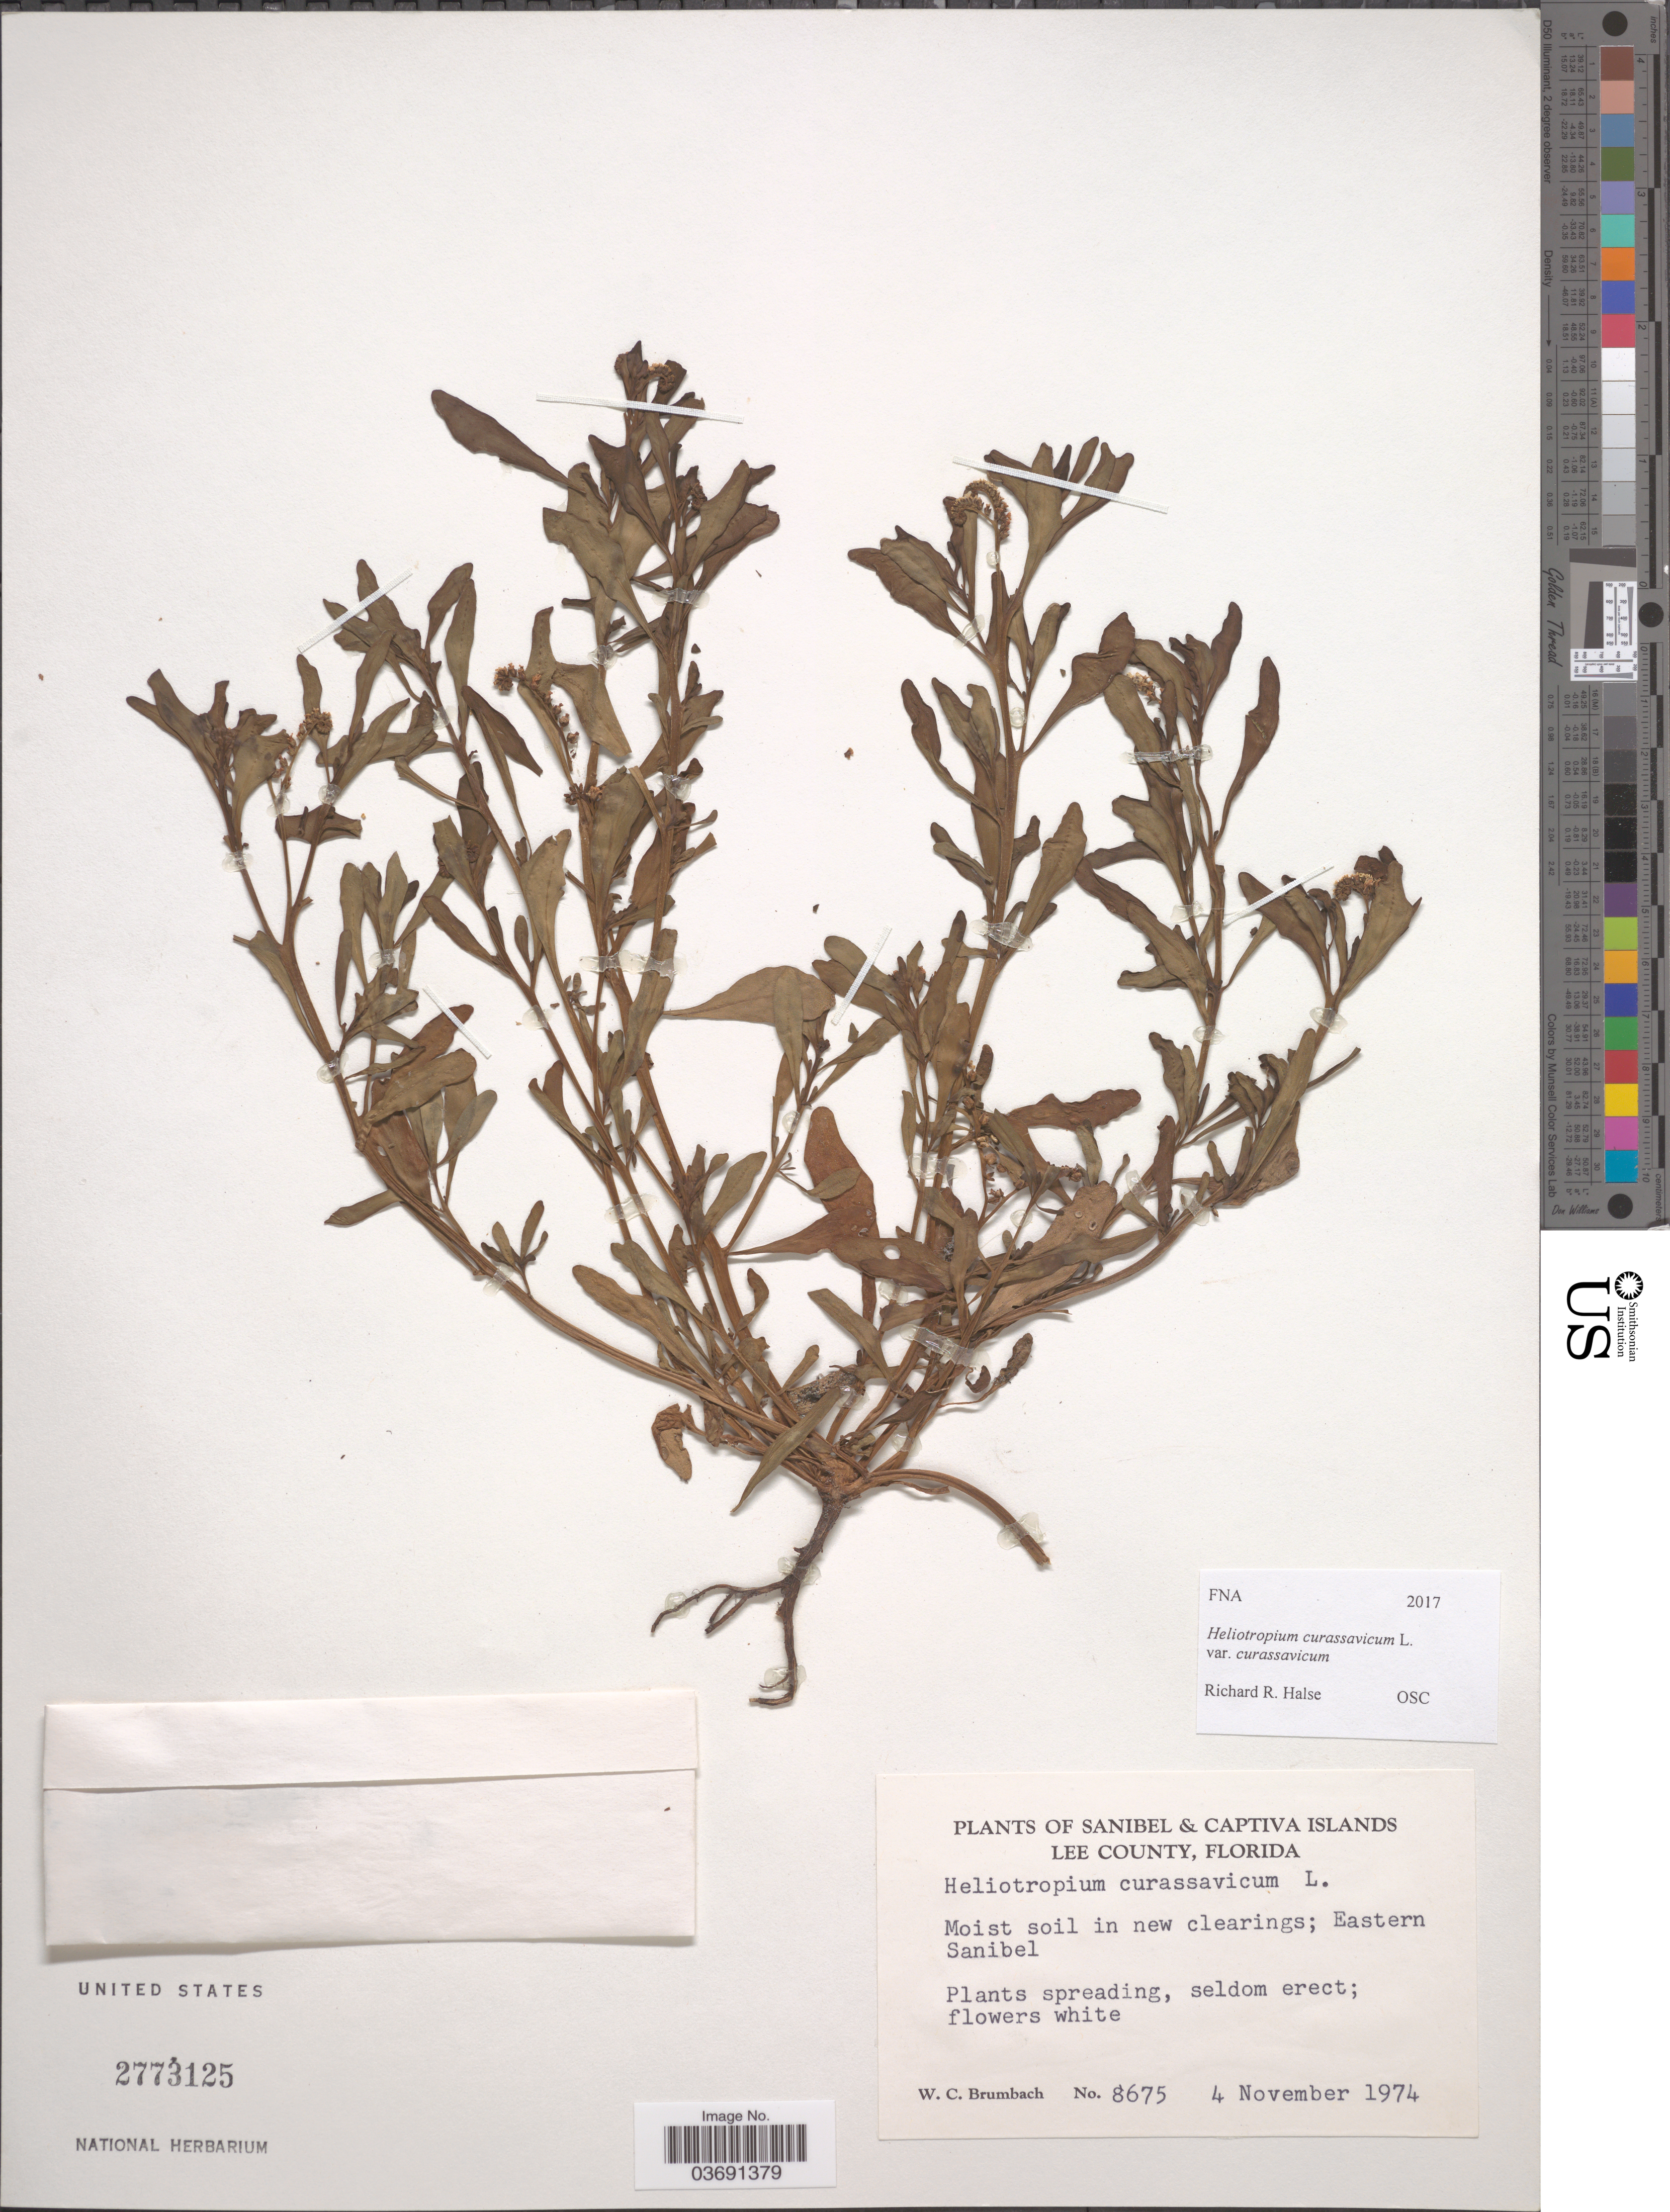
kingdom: Plantae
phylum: Tracheophyta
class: Magnoliopsida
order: Boraginales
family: Heliotropiaceae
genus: Heliotropium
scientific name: Heliotropium curassavicum var. curassavicum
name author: L.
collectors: W. C. Brumbach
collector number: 8675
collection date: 1974-11-04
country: United States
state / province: Florida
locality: Sanibel Island. Lee County. Eastern Sanibel.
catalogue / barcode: US 2773125